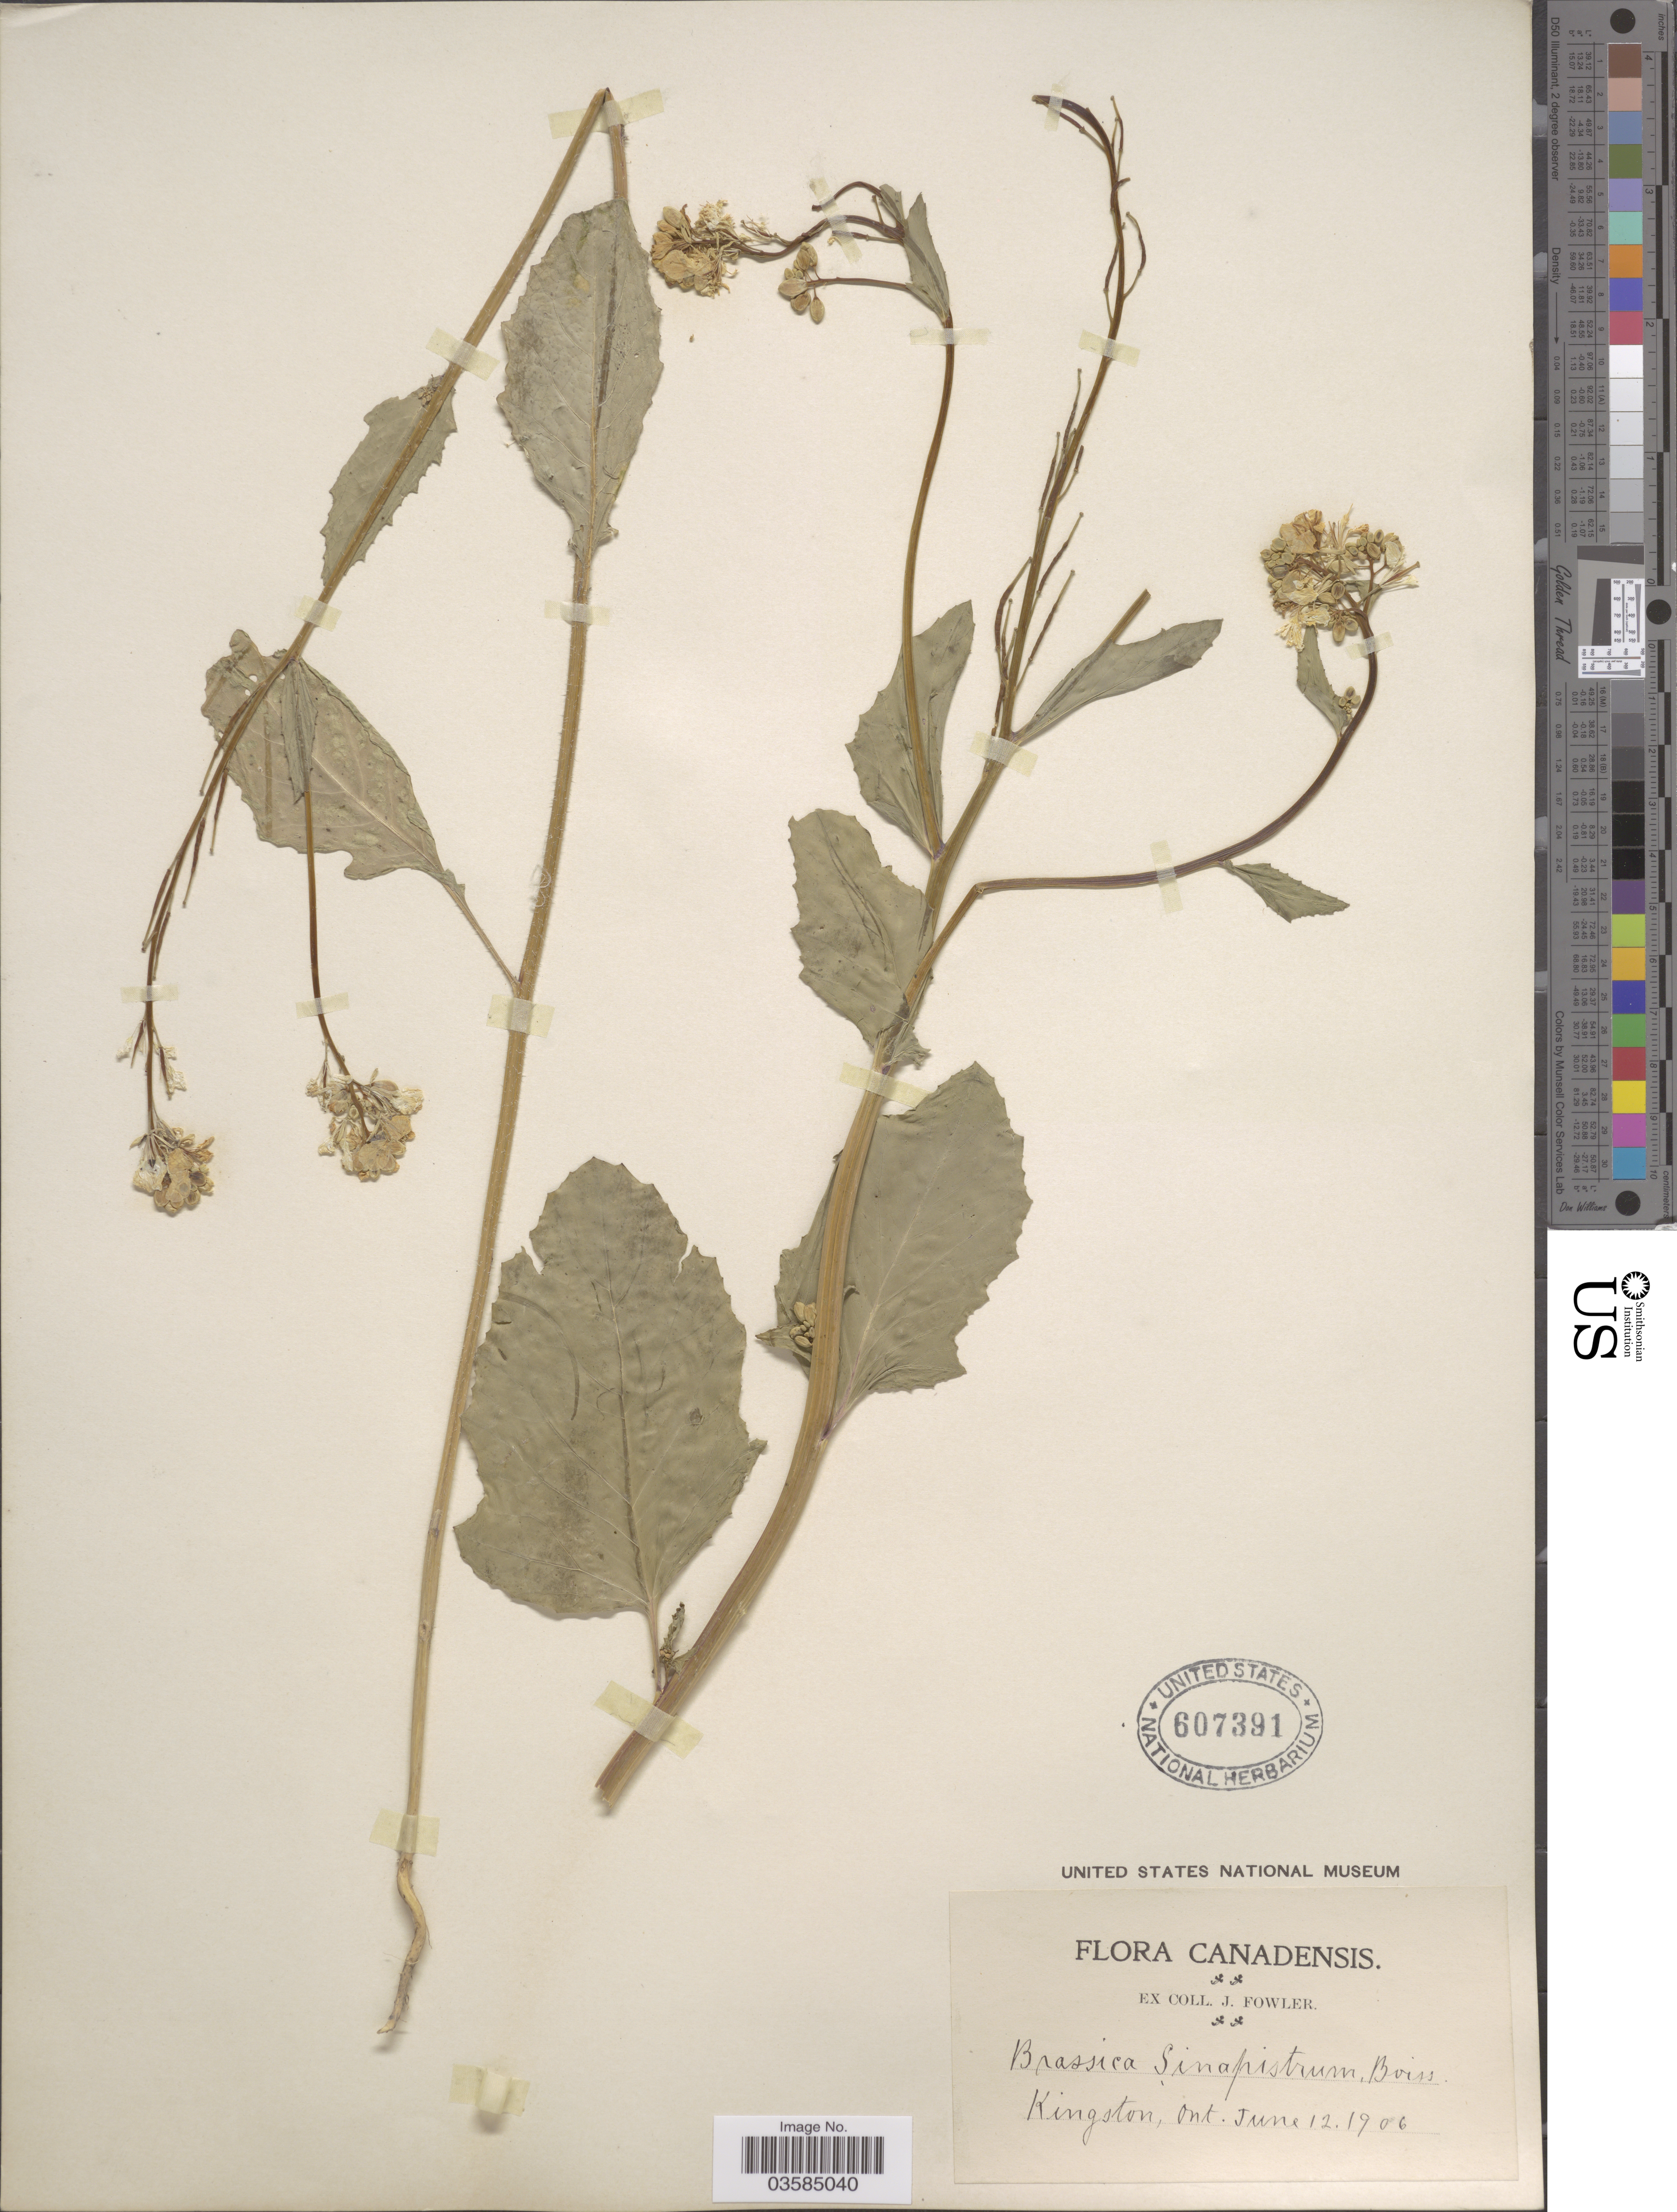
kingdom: Plantae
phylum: Tracheophyta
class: Magnoliopsida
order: Brassicales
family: Brassicaceae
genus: Brassica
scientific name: Brassica kaber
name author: (DC.) L.C. Wheeler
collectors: J. Fowler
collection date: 1906-06-12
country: Canada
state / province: Ontario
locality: Kingston.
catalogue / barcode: US 607391